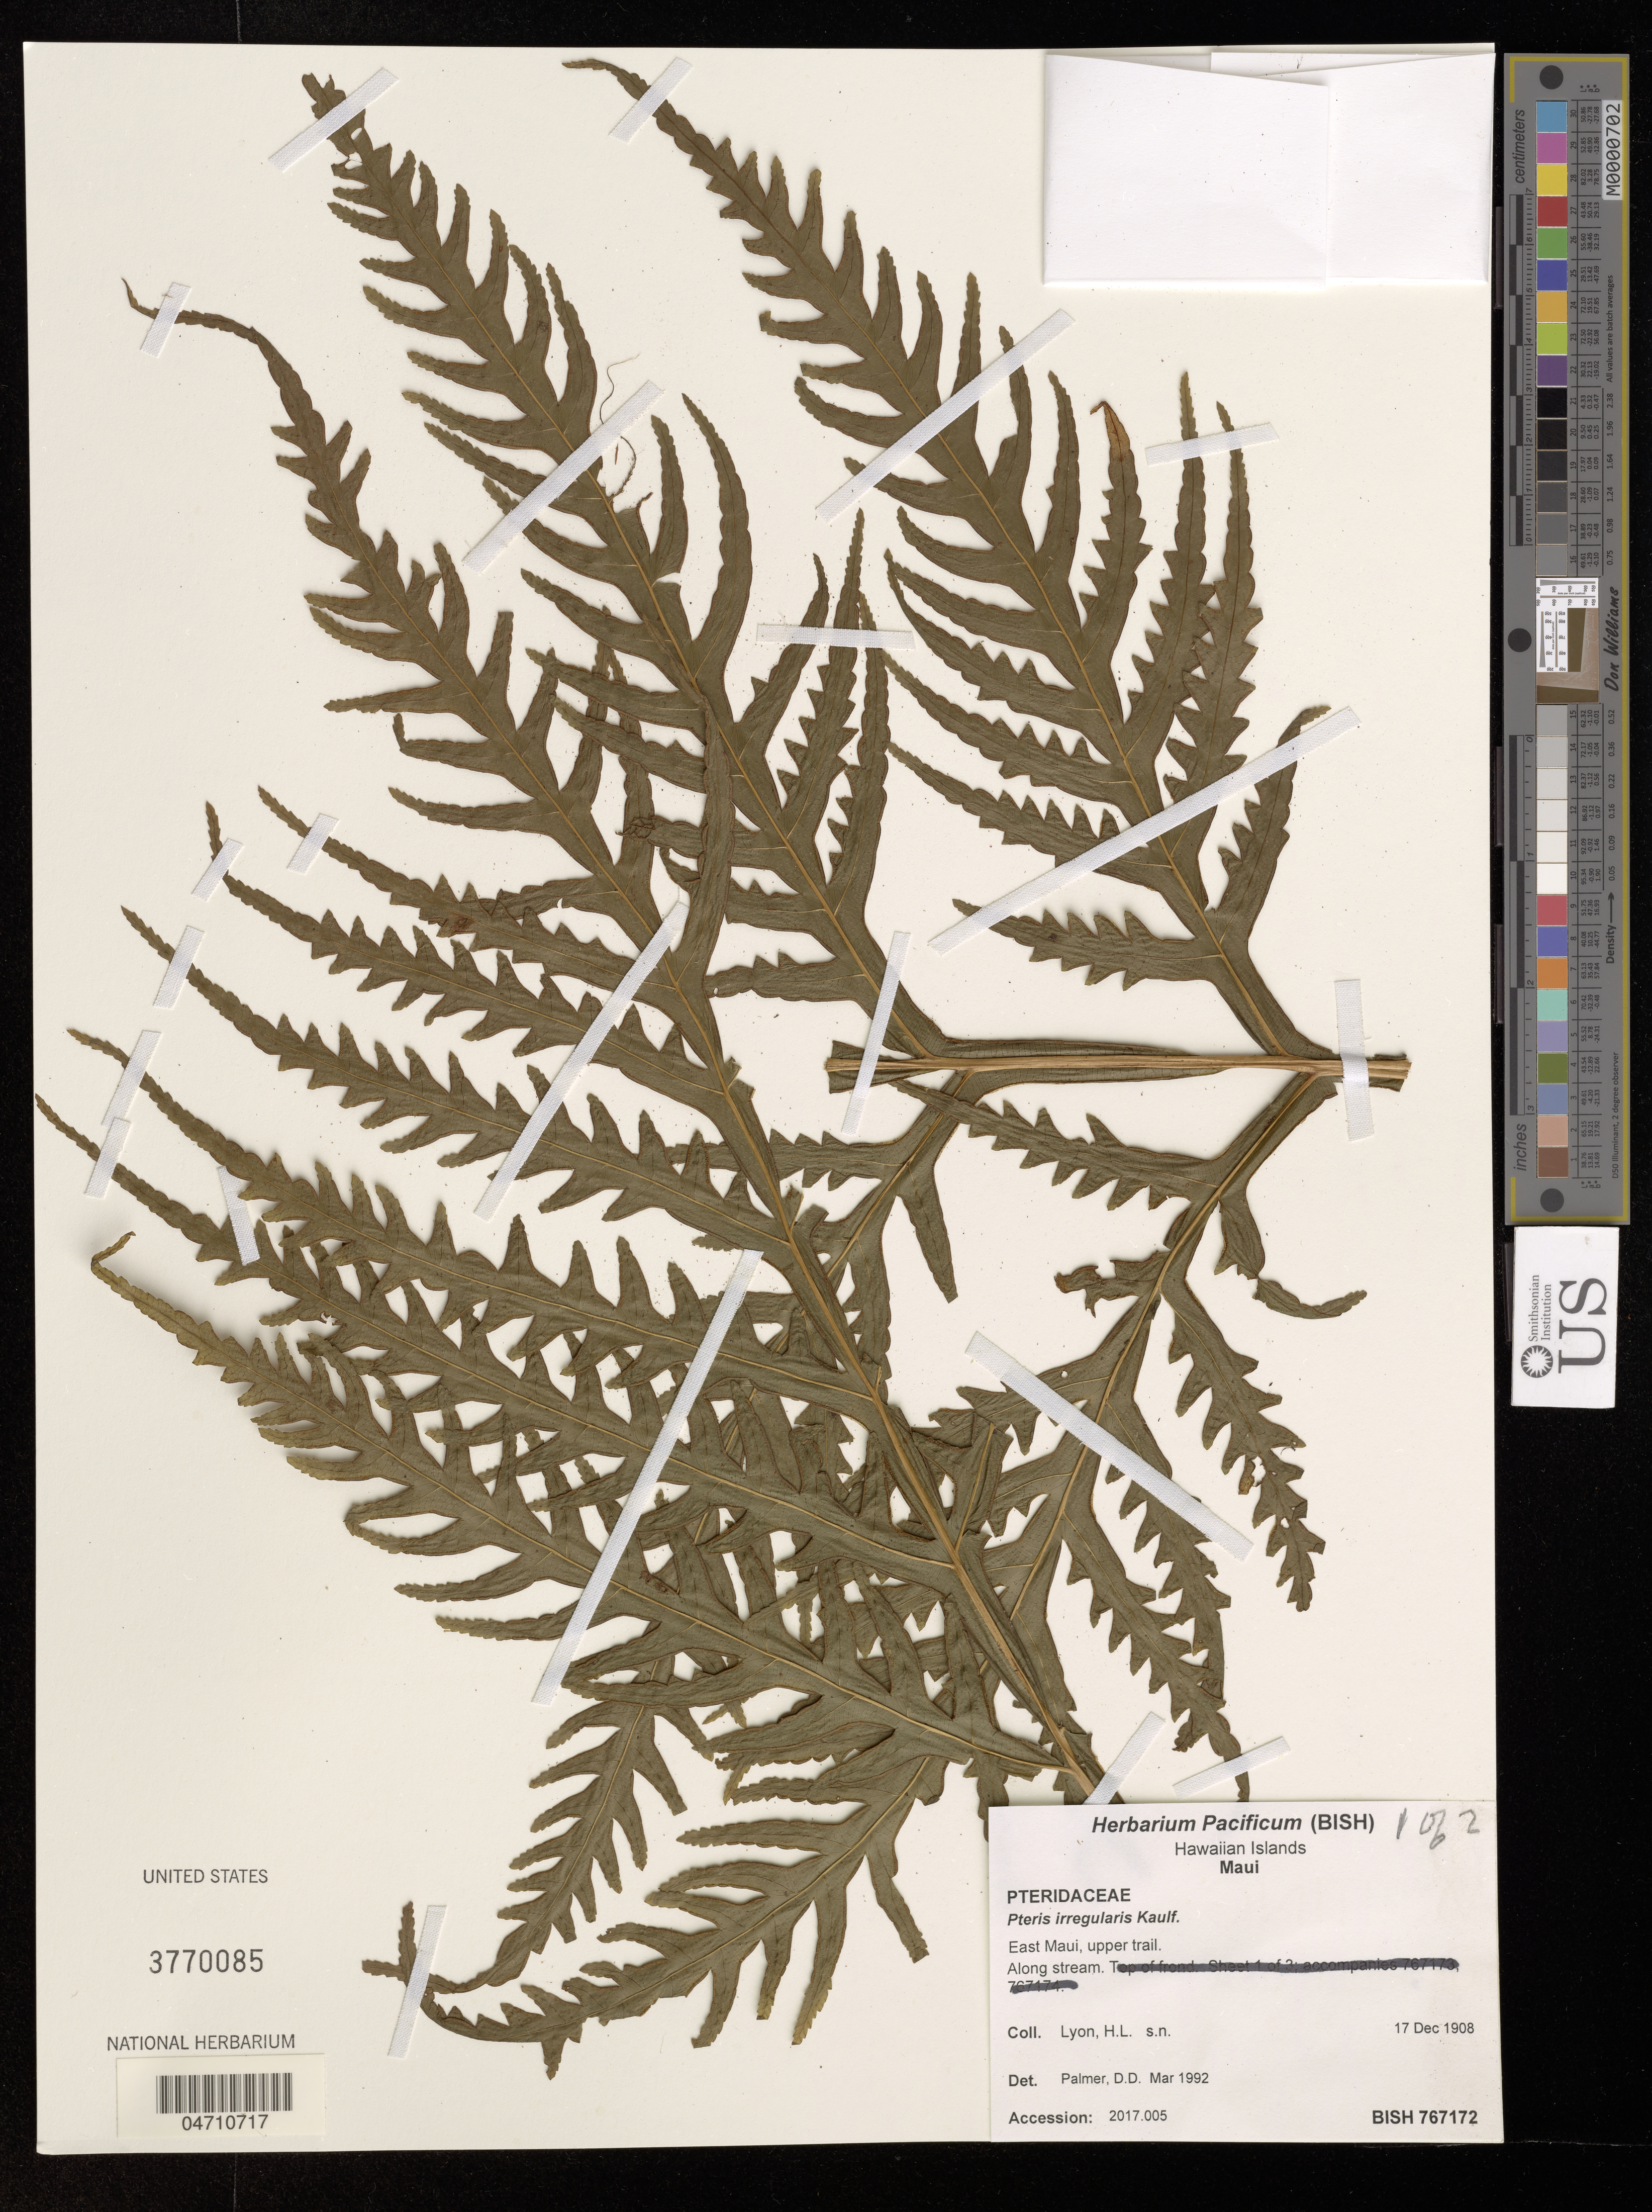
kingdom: Plantae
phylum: Tracheophyta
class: Polypodiopsida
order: Polypodiales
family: Pteridaceae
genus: Pteris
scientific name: Pteris irregularis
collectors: H. Lyon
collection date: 1908-12-17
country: United States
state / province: Hawaii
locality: Hawaiian Islands. Oahu. East Maui, upper trail.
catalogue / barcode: US 3770085